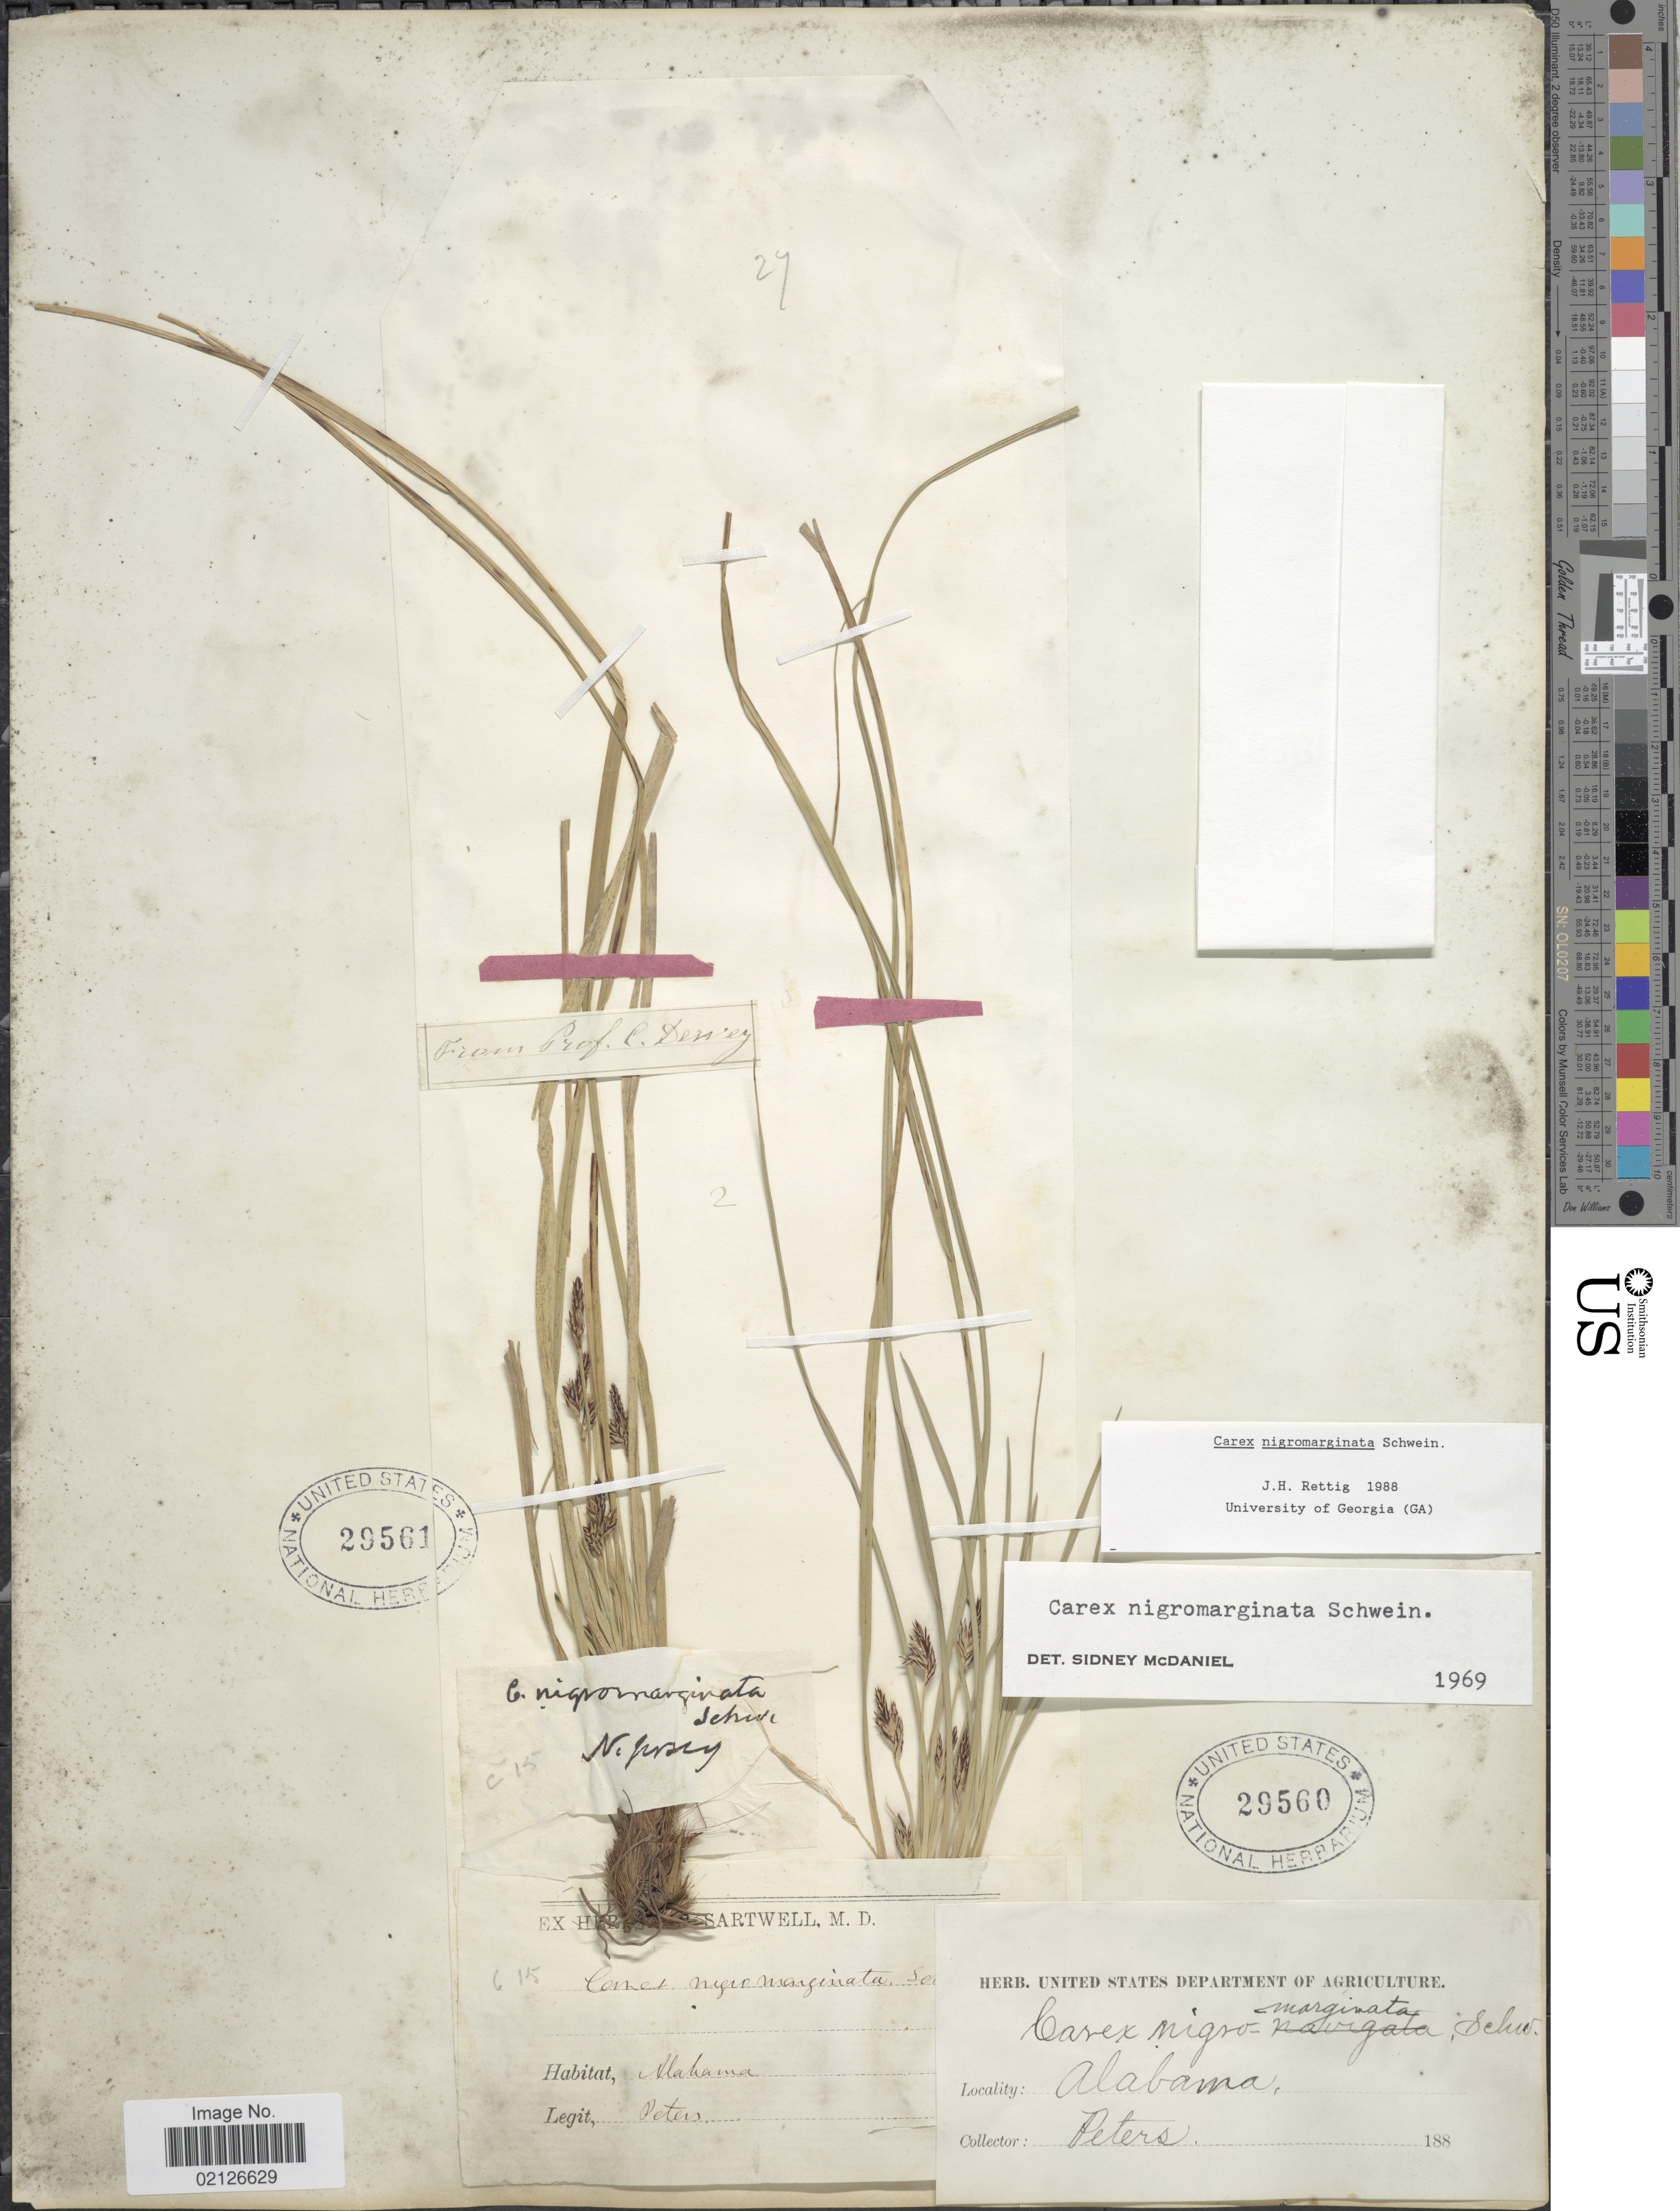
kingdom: Plantae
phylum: Tracheophyta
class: Liliopsida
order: Poales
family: Cyperaceae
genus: Carex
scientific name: Carex nigromarginata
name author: Schwein.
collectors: -. Peters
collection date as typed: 188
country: United States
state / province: Alabama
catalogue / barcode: US 29560